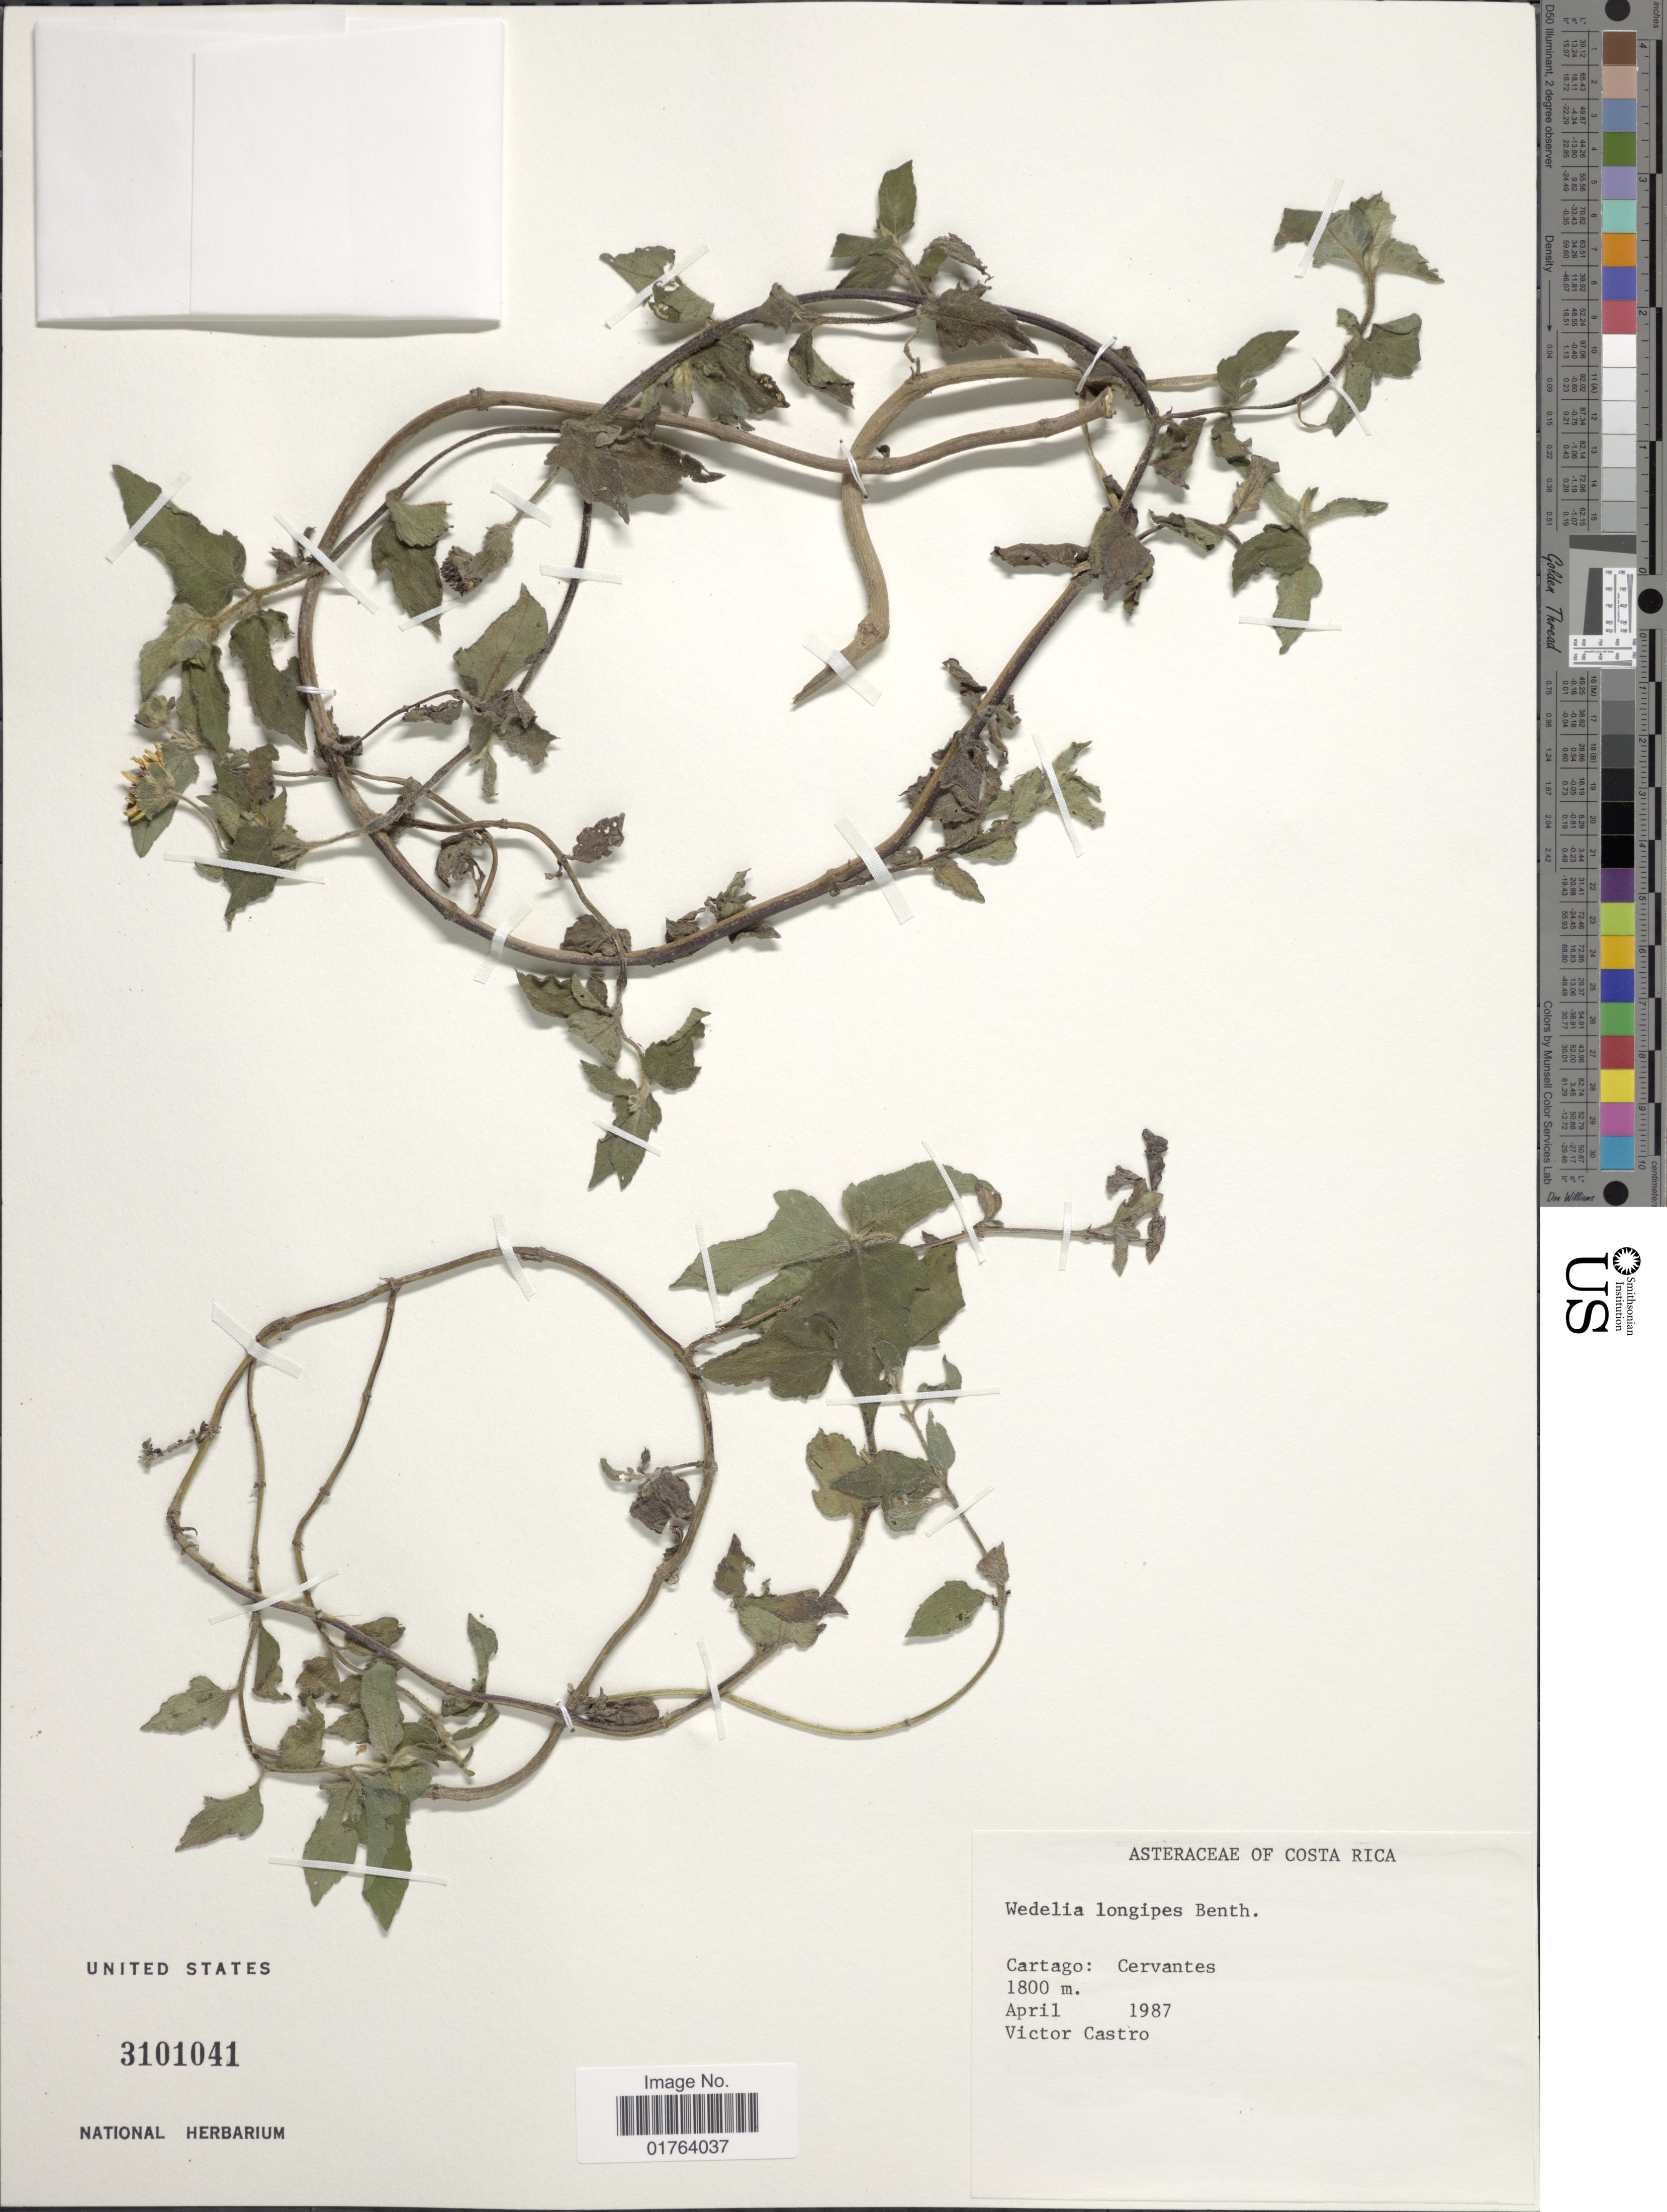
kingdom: Plantae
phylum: Tracheophyta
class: Magnoliopsida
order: Asterales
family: Asteraceae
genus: Wedelia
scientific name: Wedelia longipes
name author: Urb.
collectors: V. Castro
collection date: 1987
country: Costa Rica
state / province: Cartago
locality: Cervantes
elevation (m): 1800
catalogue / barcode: US 3101041